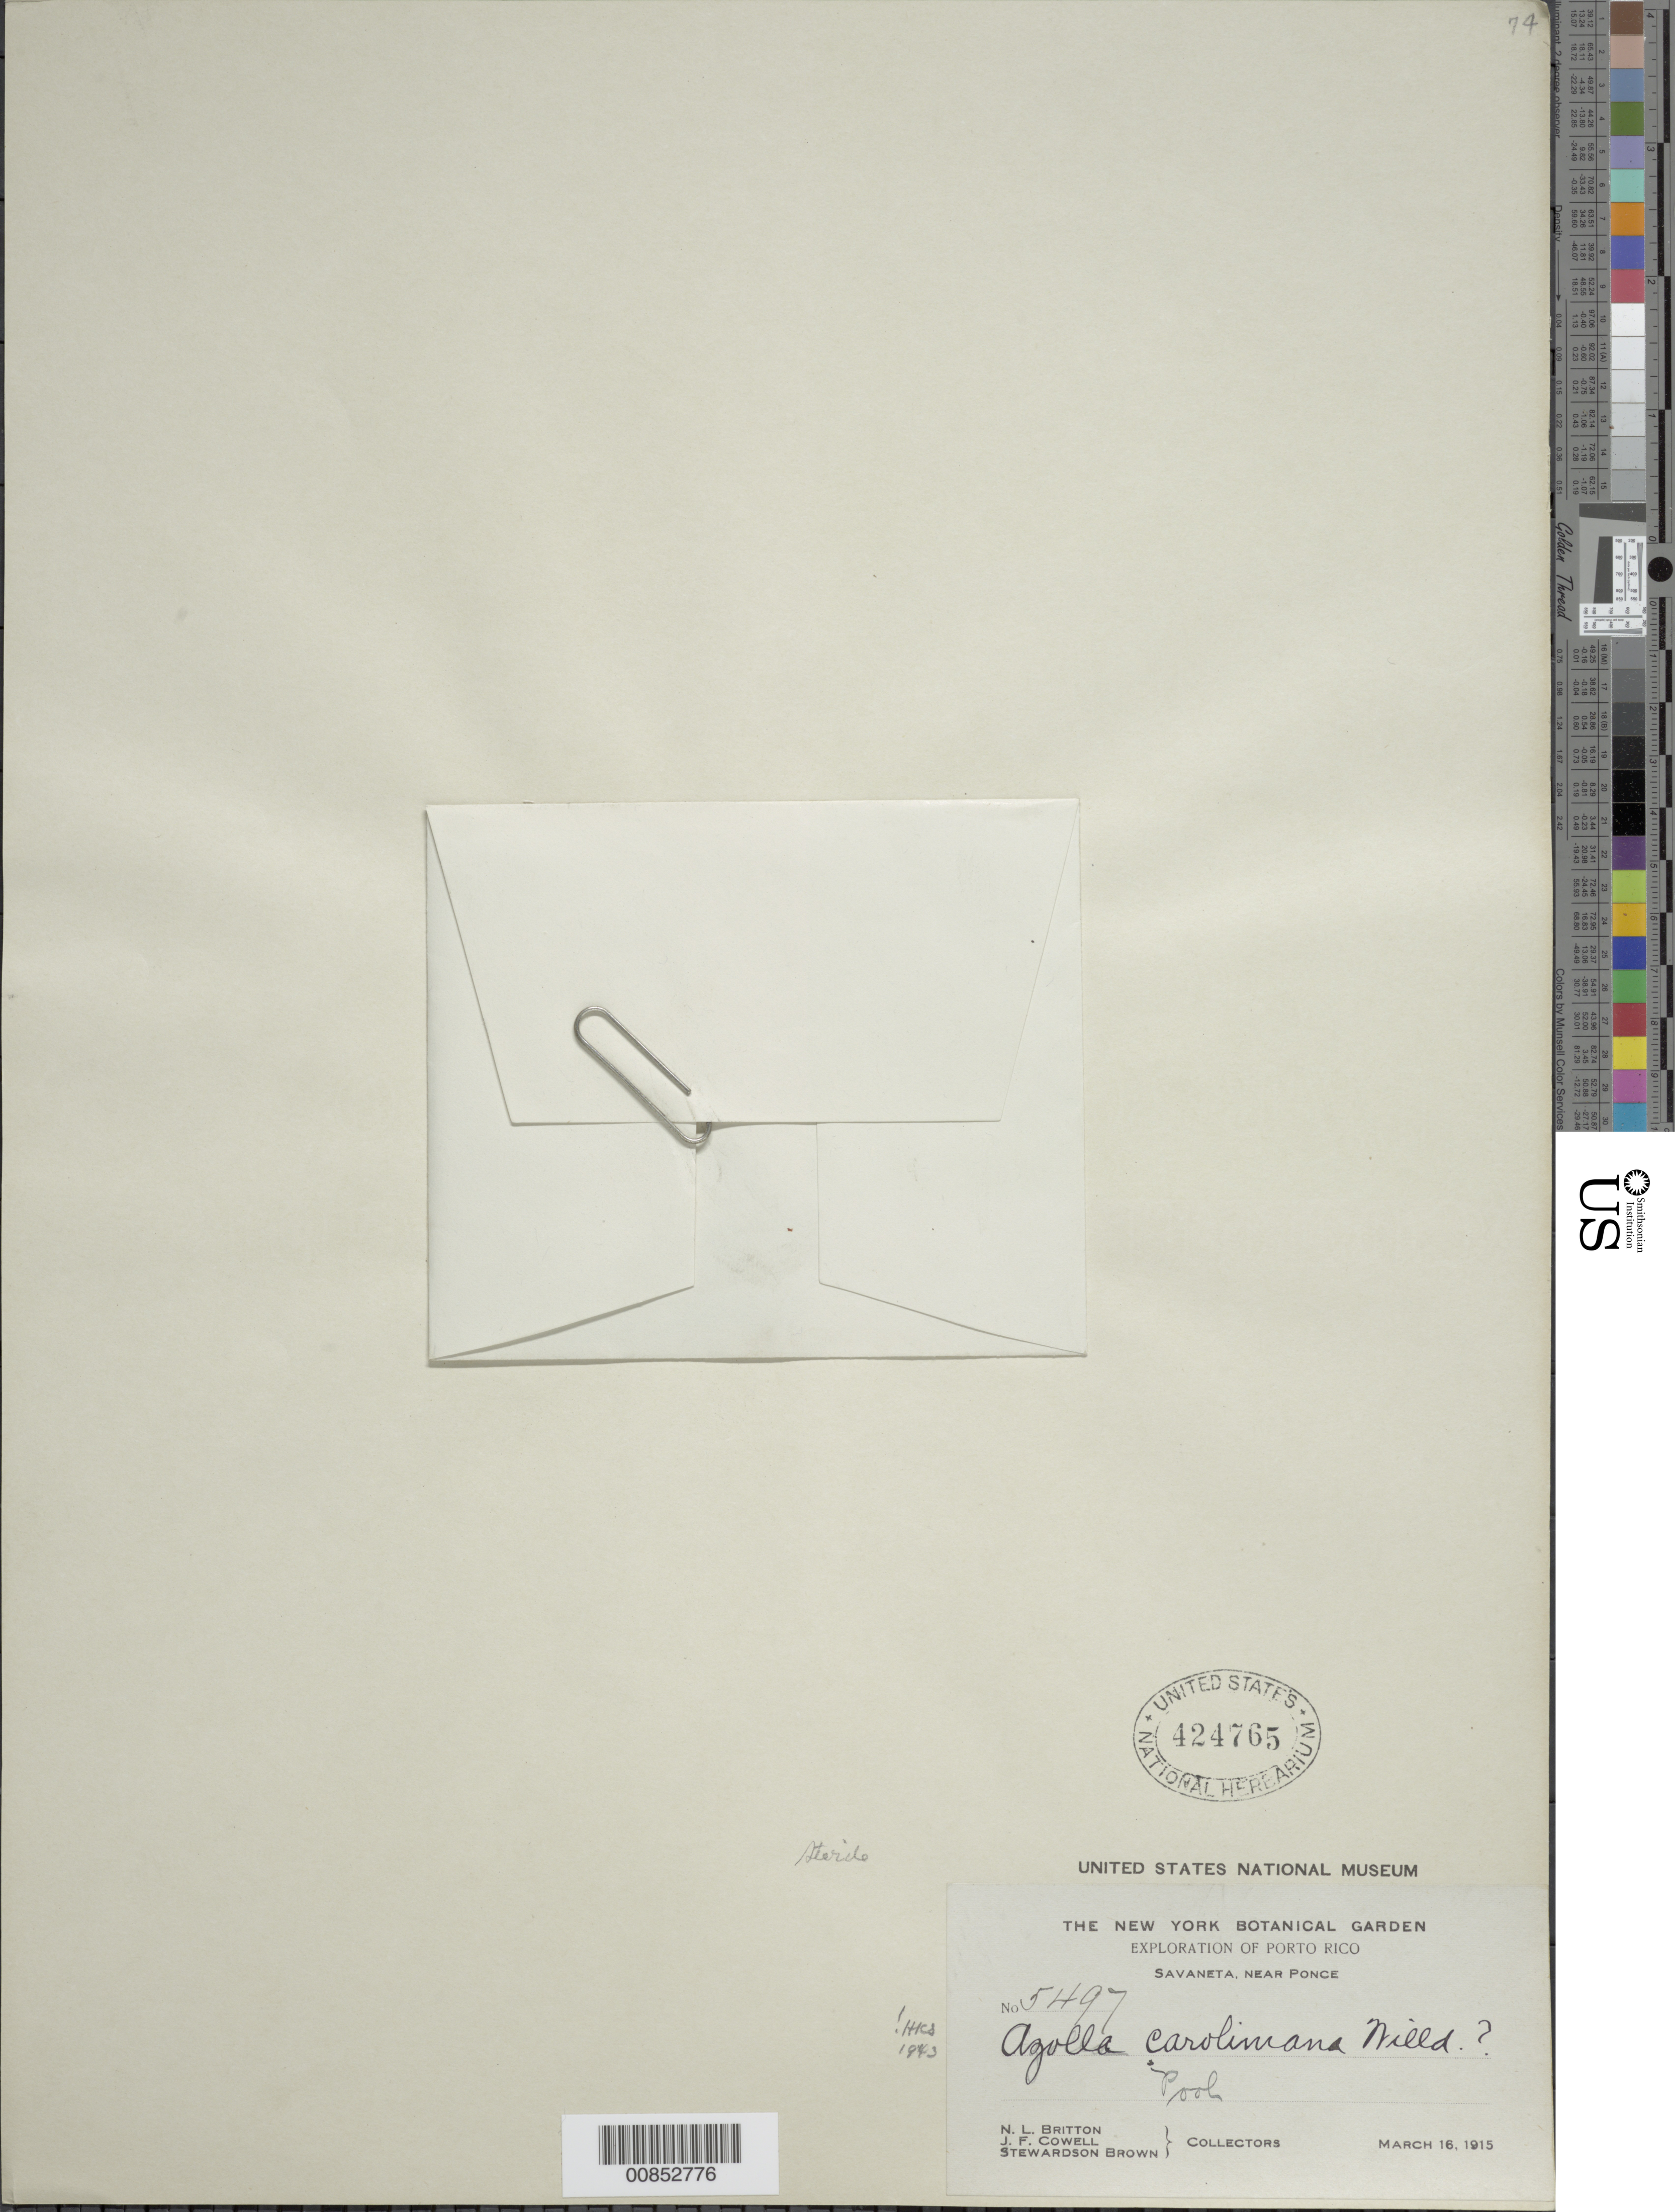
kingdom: Plantae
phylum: Tracheophyta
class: Polypodiopsida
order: Salviniales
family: Salviniaceae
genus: Azolla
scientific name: Azolla caroliniana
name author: Willd.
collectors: N. Britton, J. F. Cowell & S. Brown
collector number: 5497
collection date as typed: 16 Mar 1915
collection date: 1915-03-16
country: Puerto Rico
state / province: Ponce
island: Puerto Rico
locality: Savaneta, near Ponce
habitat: Pool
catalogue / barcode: US 424765